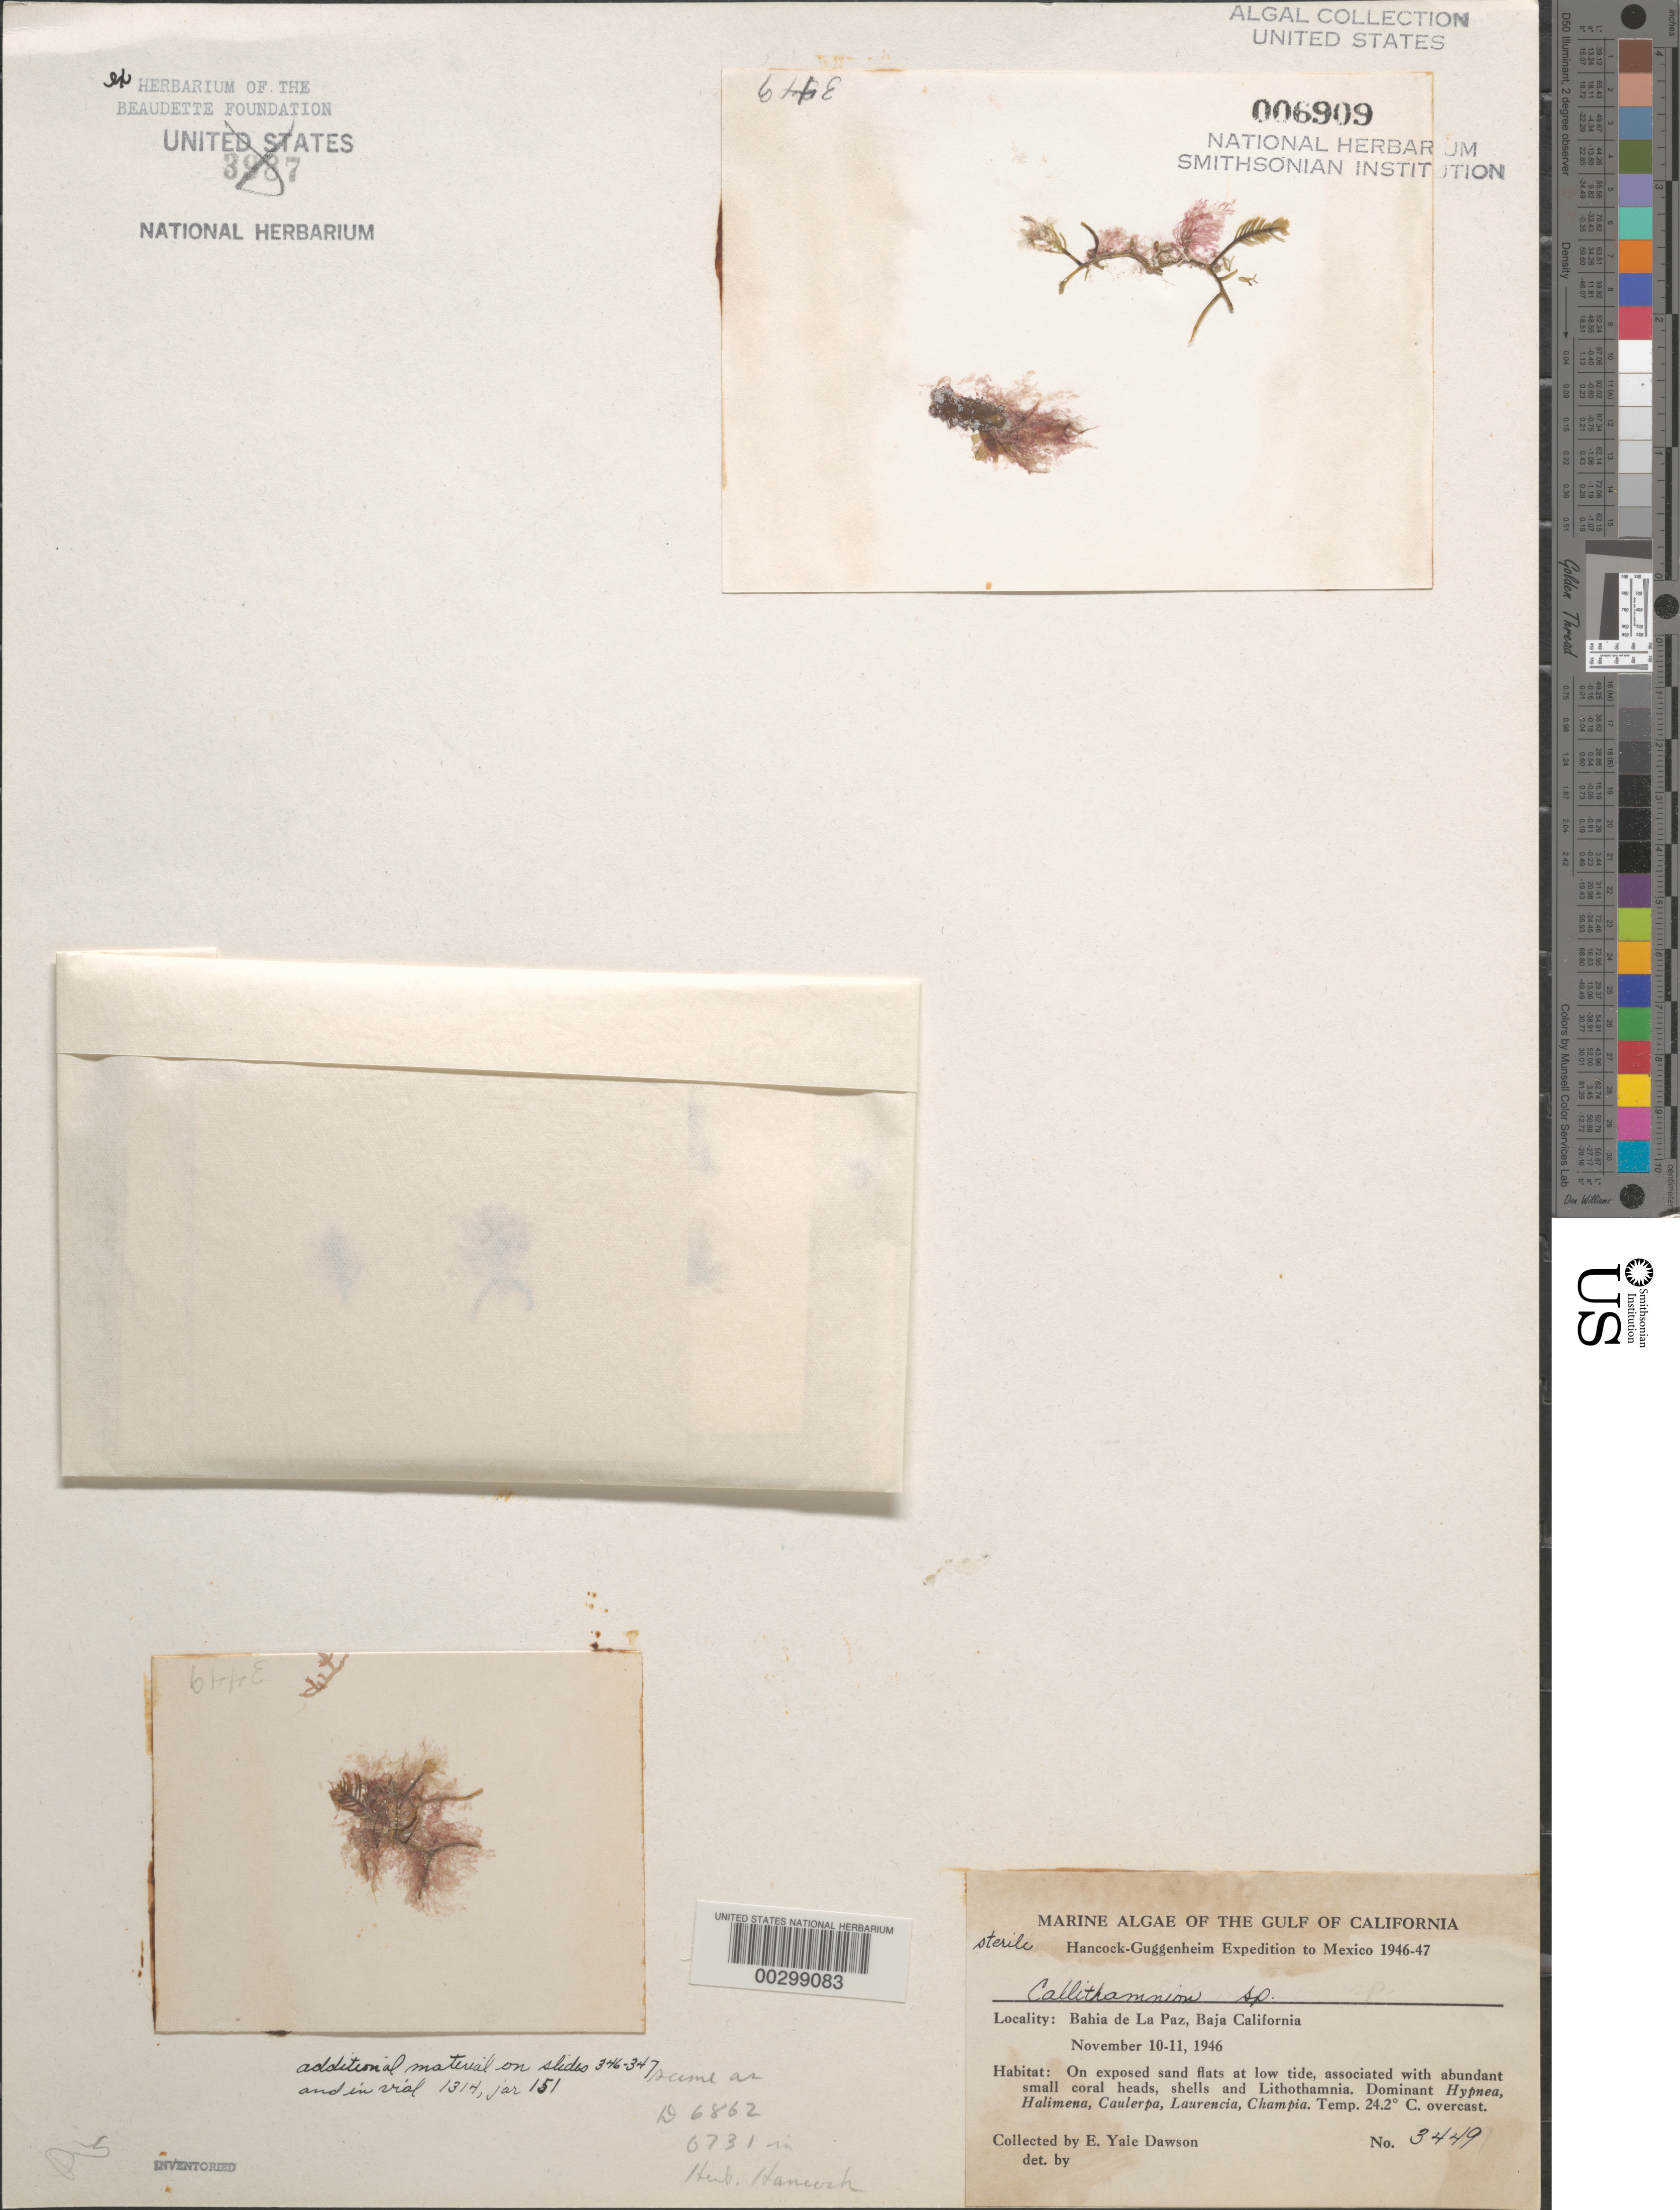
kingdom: Plantae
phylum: Rhodophyta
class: Florideophyceae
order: Ceramiales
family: Ceramiaceae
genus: Ceramium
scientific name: Ceramium sp.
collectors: E. Y. Dawson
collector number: EYD 3449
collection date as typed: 10 Nov 1946 TO 11 Nov 1946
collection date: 1946-11-10/1946-11-11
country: Mexico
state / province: Baja California Sur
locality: Bahia de La Paz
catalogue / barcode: US 6909